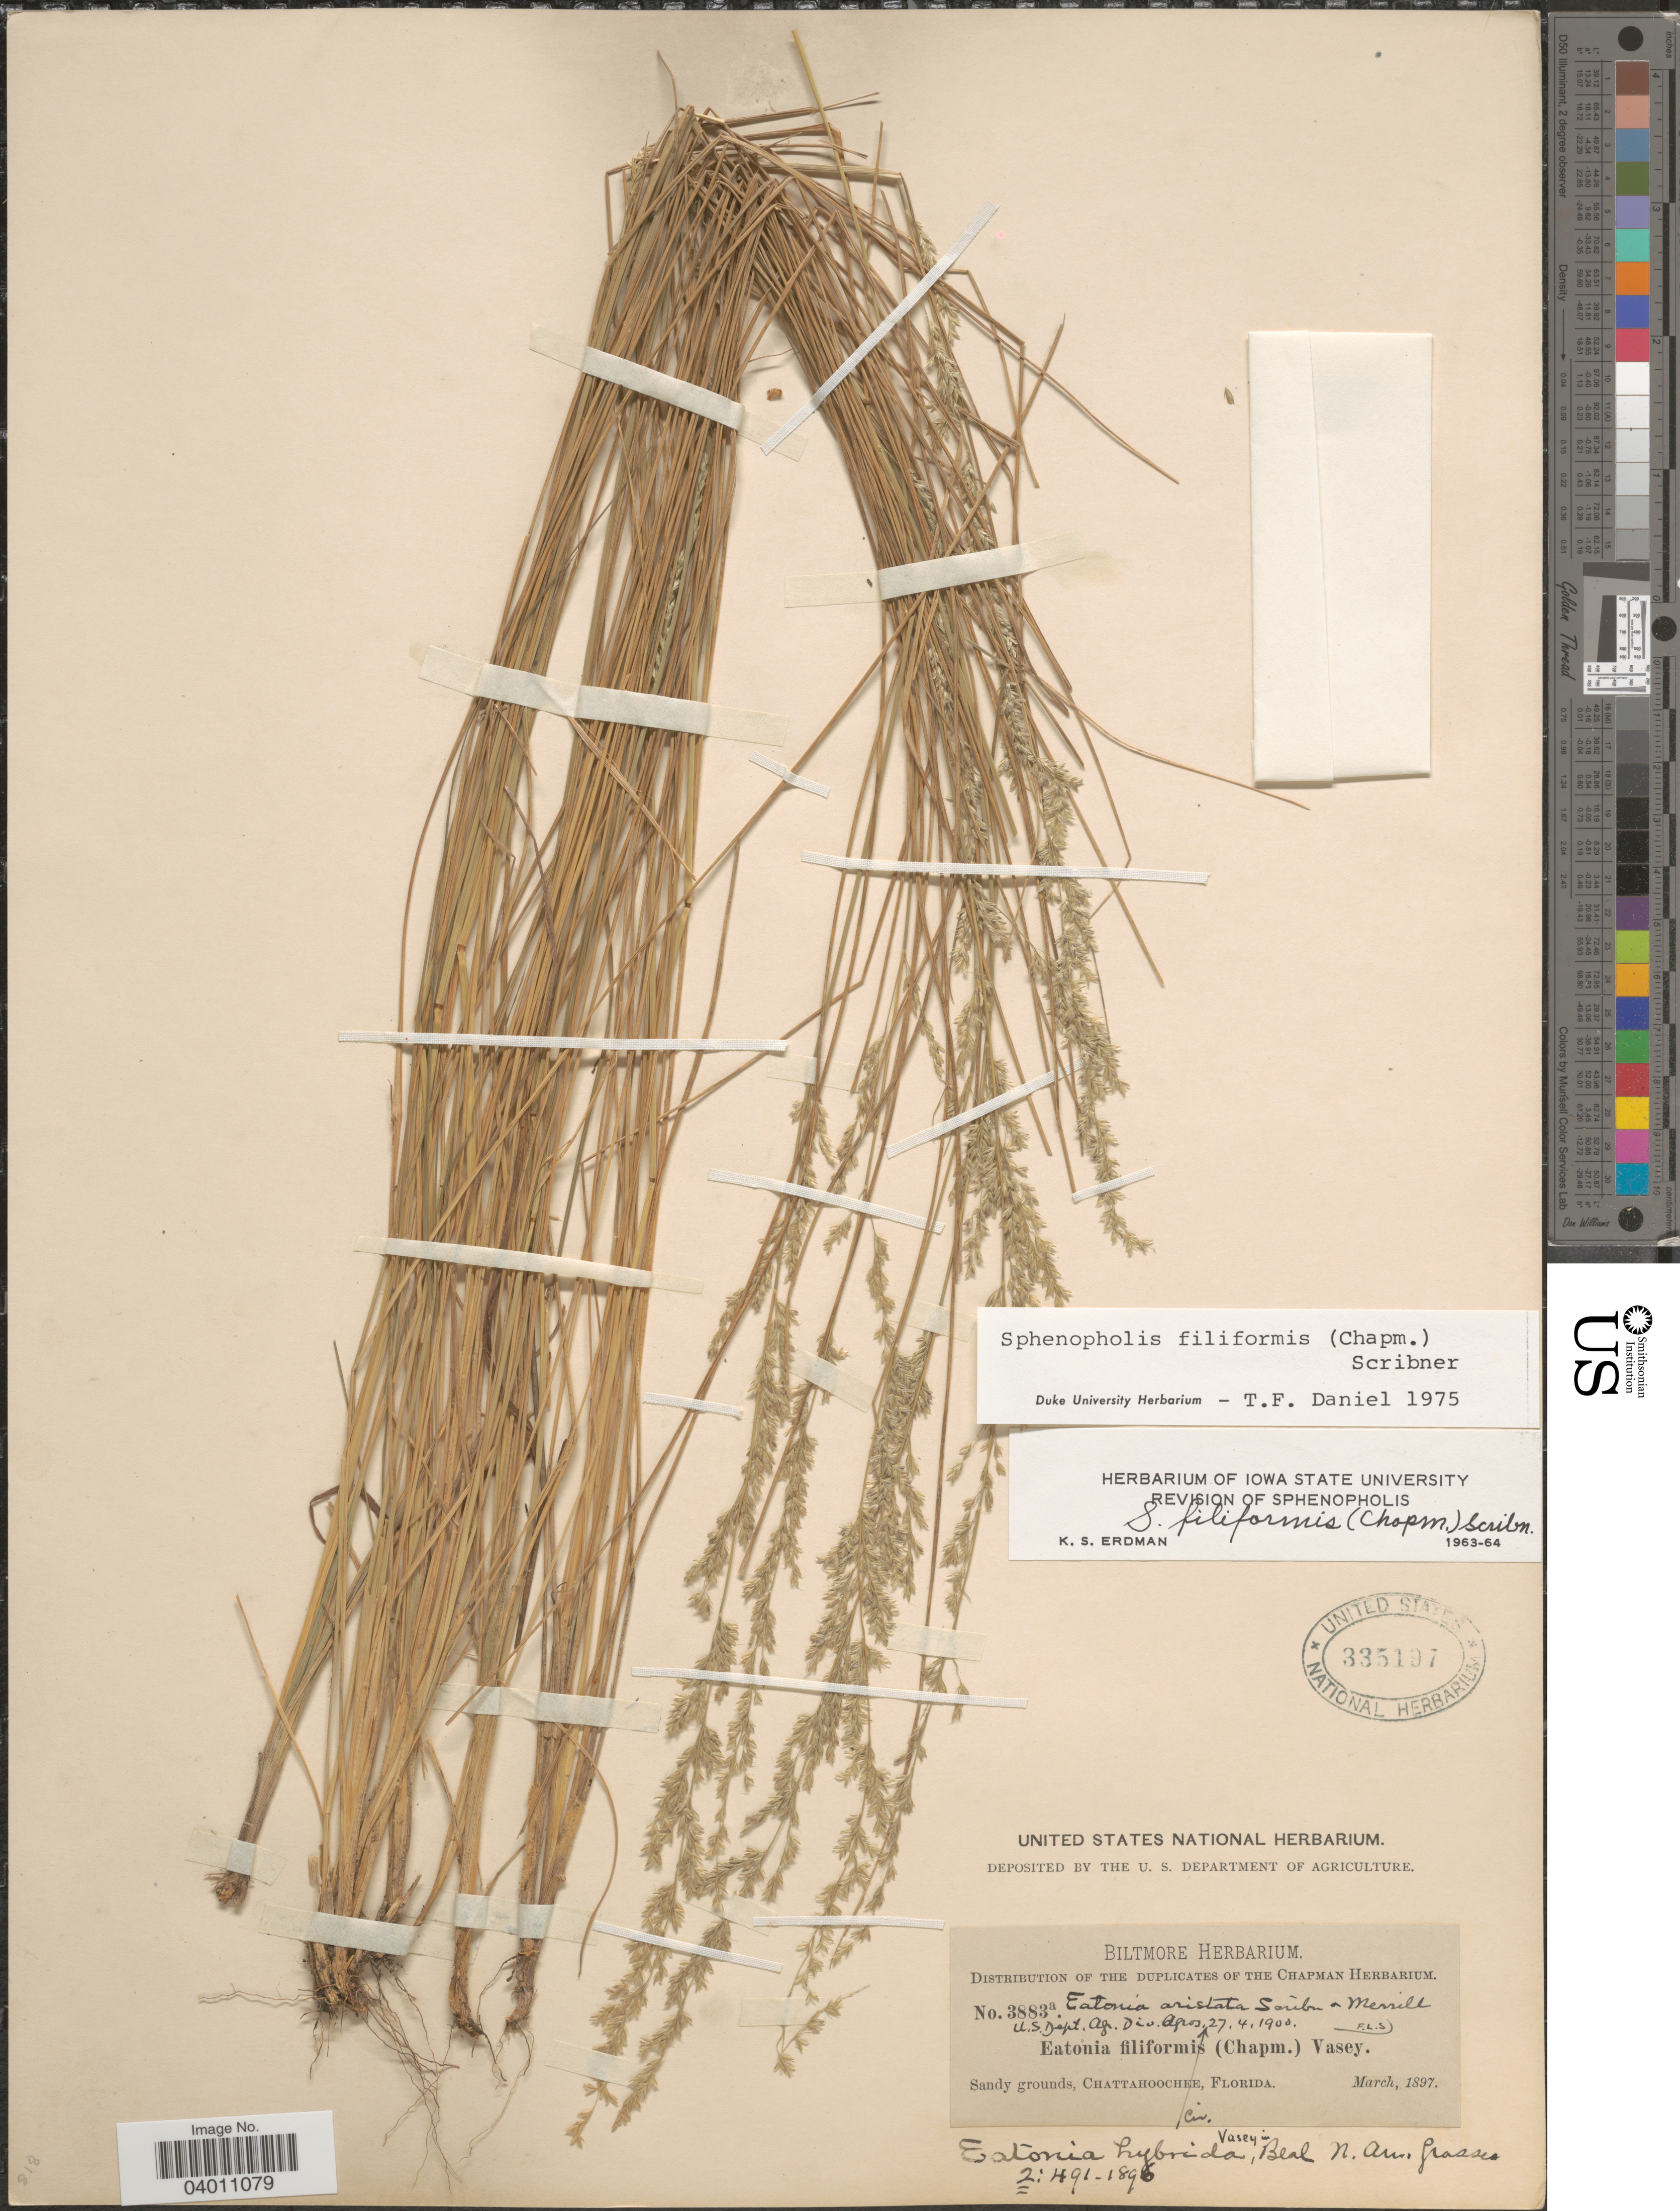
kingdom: Plantae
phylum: Tracheophyta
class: Liliopsida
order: Poales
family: Poaceae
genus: Sphenopholis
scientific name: Sphenopholis filiformis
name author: (Chapm.) Scribn.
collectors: ex herb. Biltmore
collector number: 3883a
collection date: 1897-03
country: United States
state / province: Florida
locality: Chattahoochee.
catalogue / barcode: US 335197